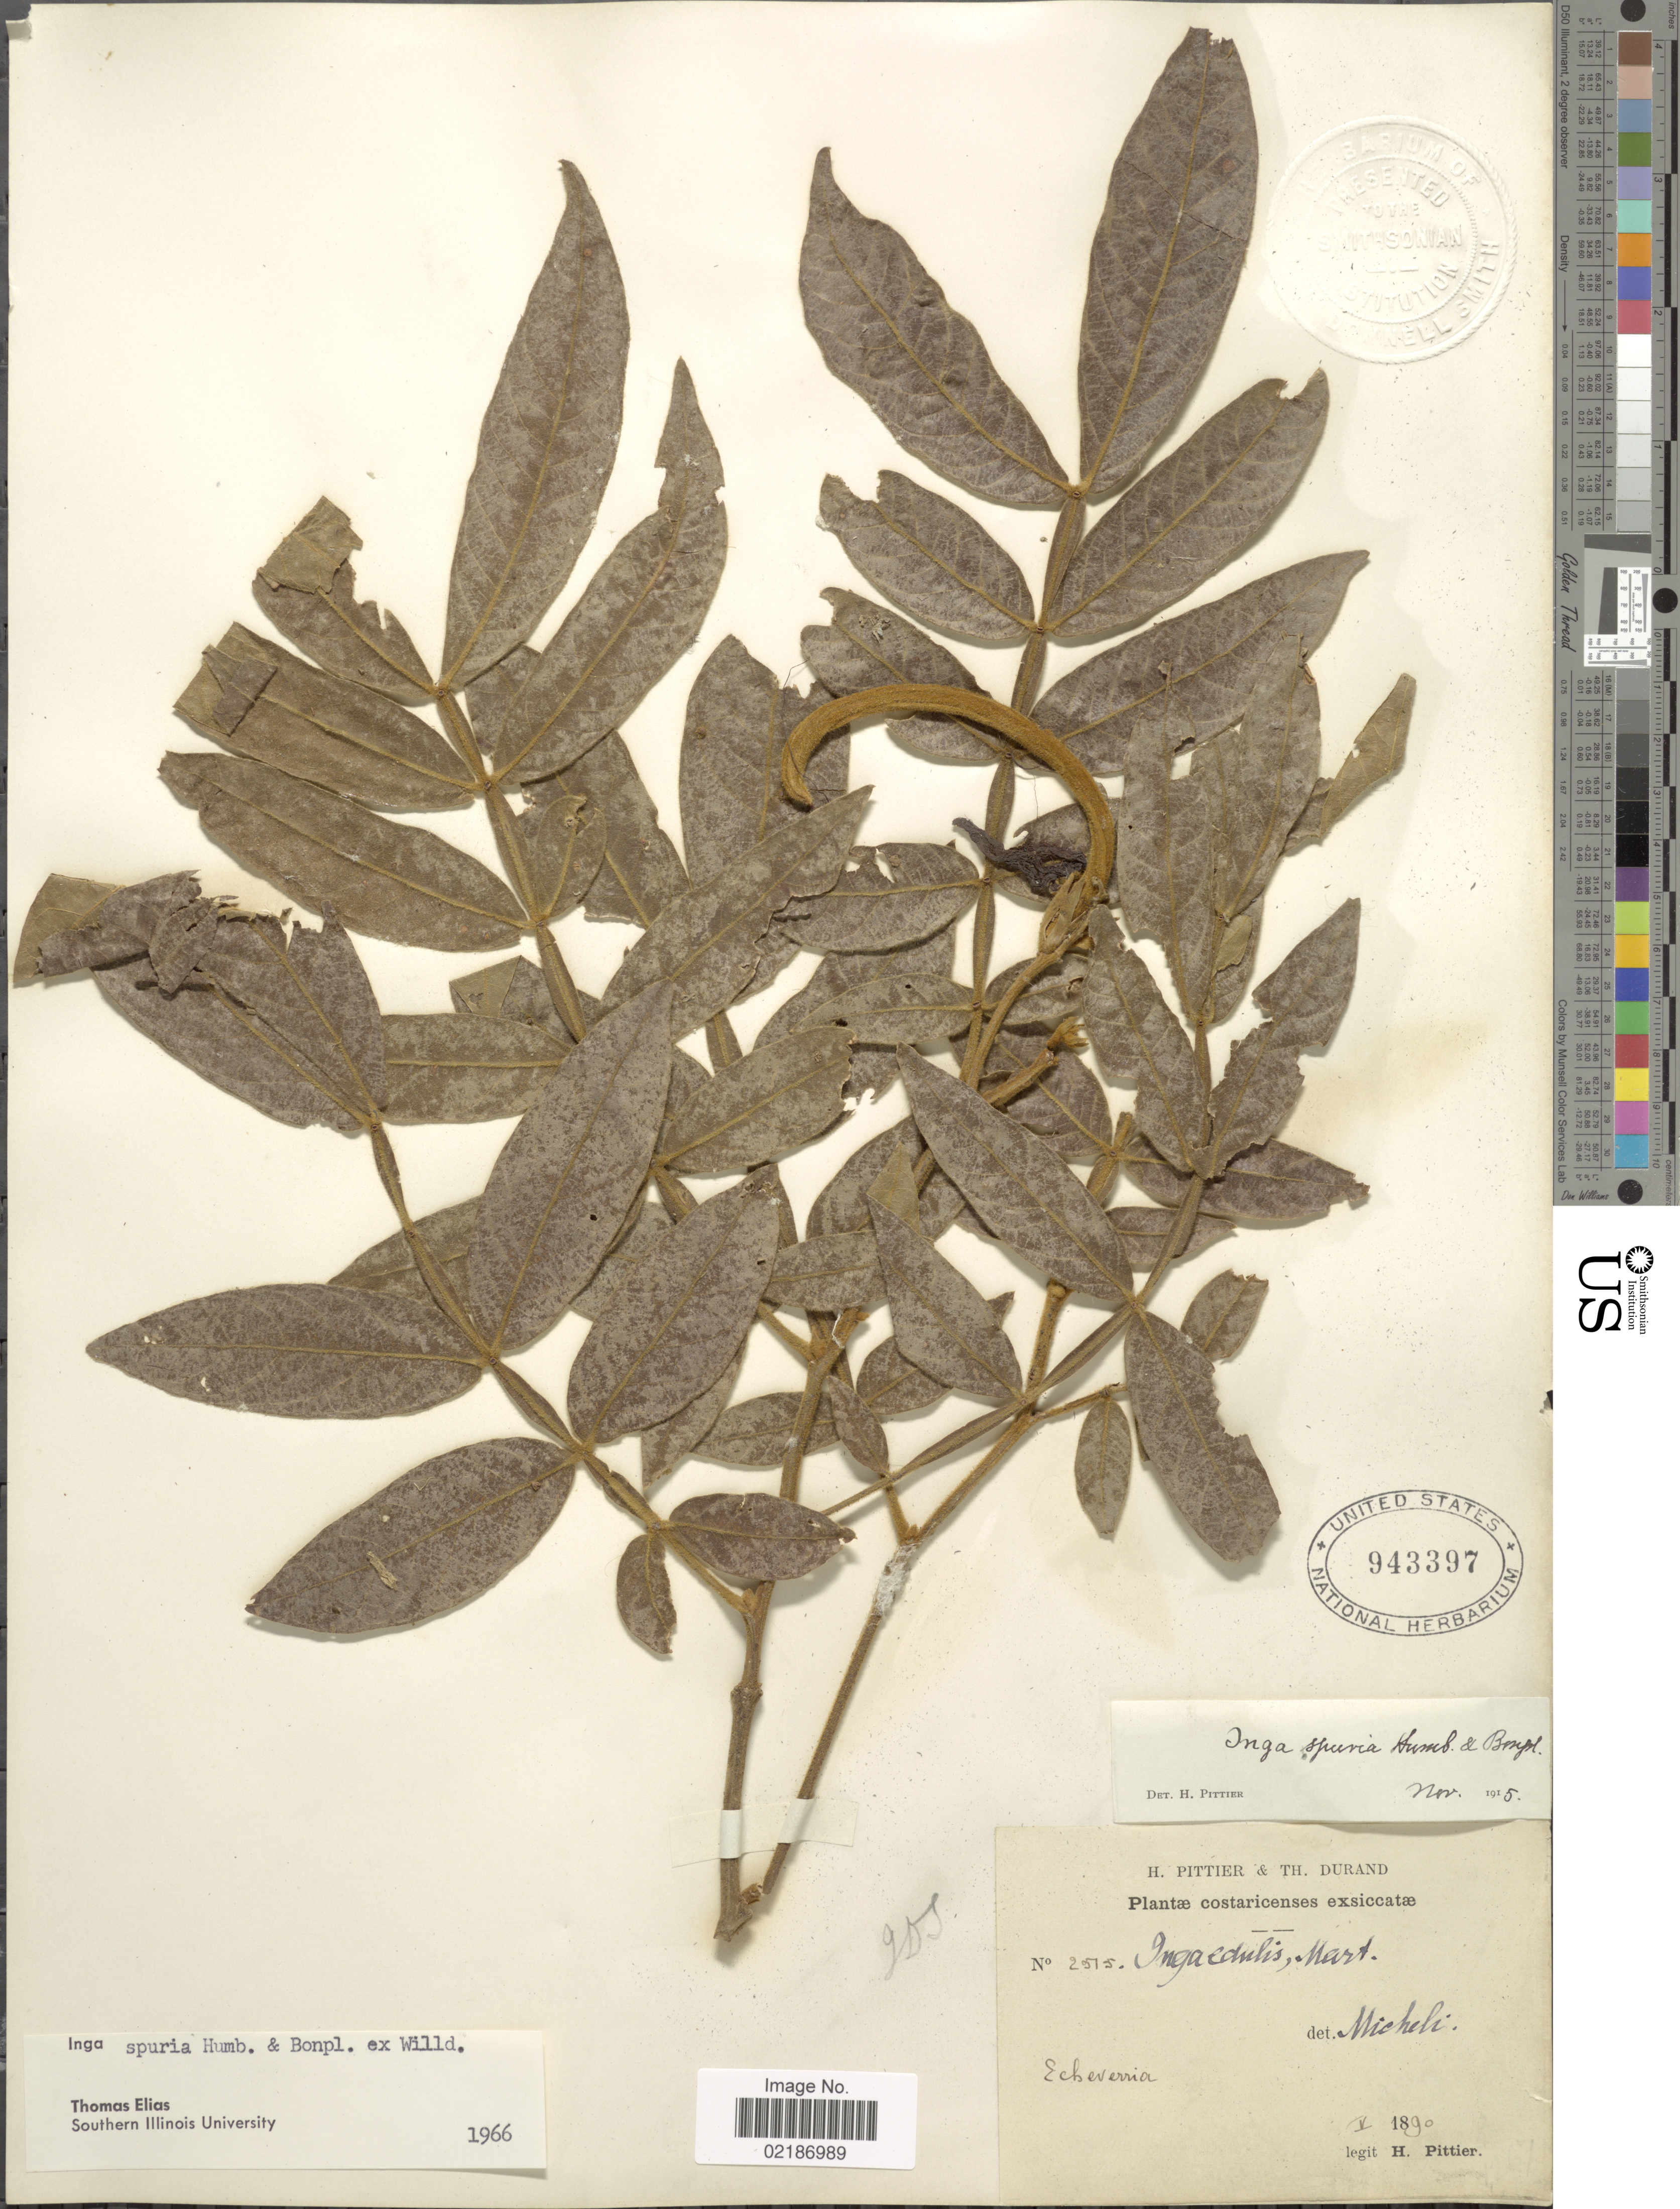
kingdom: Plantae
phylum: Tracheophyta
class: Magnoliopsida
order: Fabales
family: Fabaceae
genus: Inga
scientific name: Inga vera subsp. vera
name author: Willd.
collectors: H. F. Pittier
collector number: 2575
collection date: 1890-05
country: Costa Rica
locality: Echeverria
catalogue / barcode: US 943397